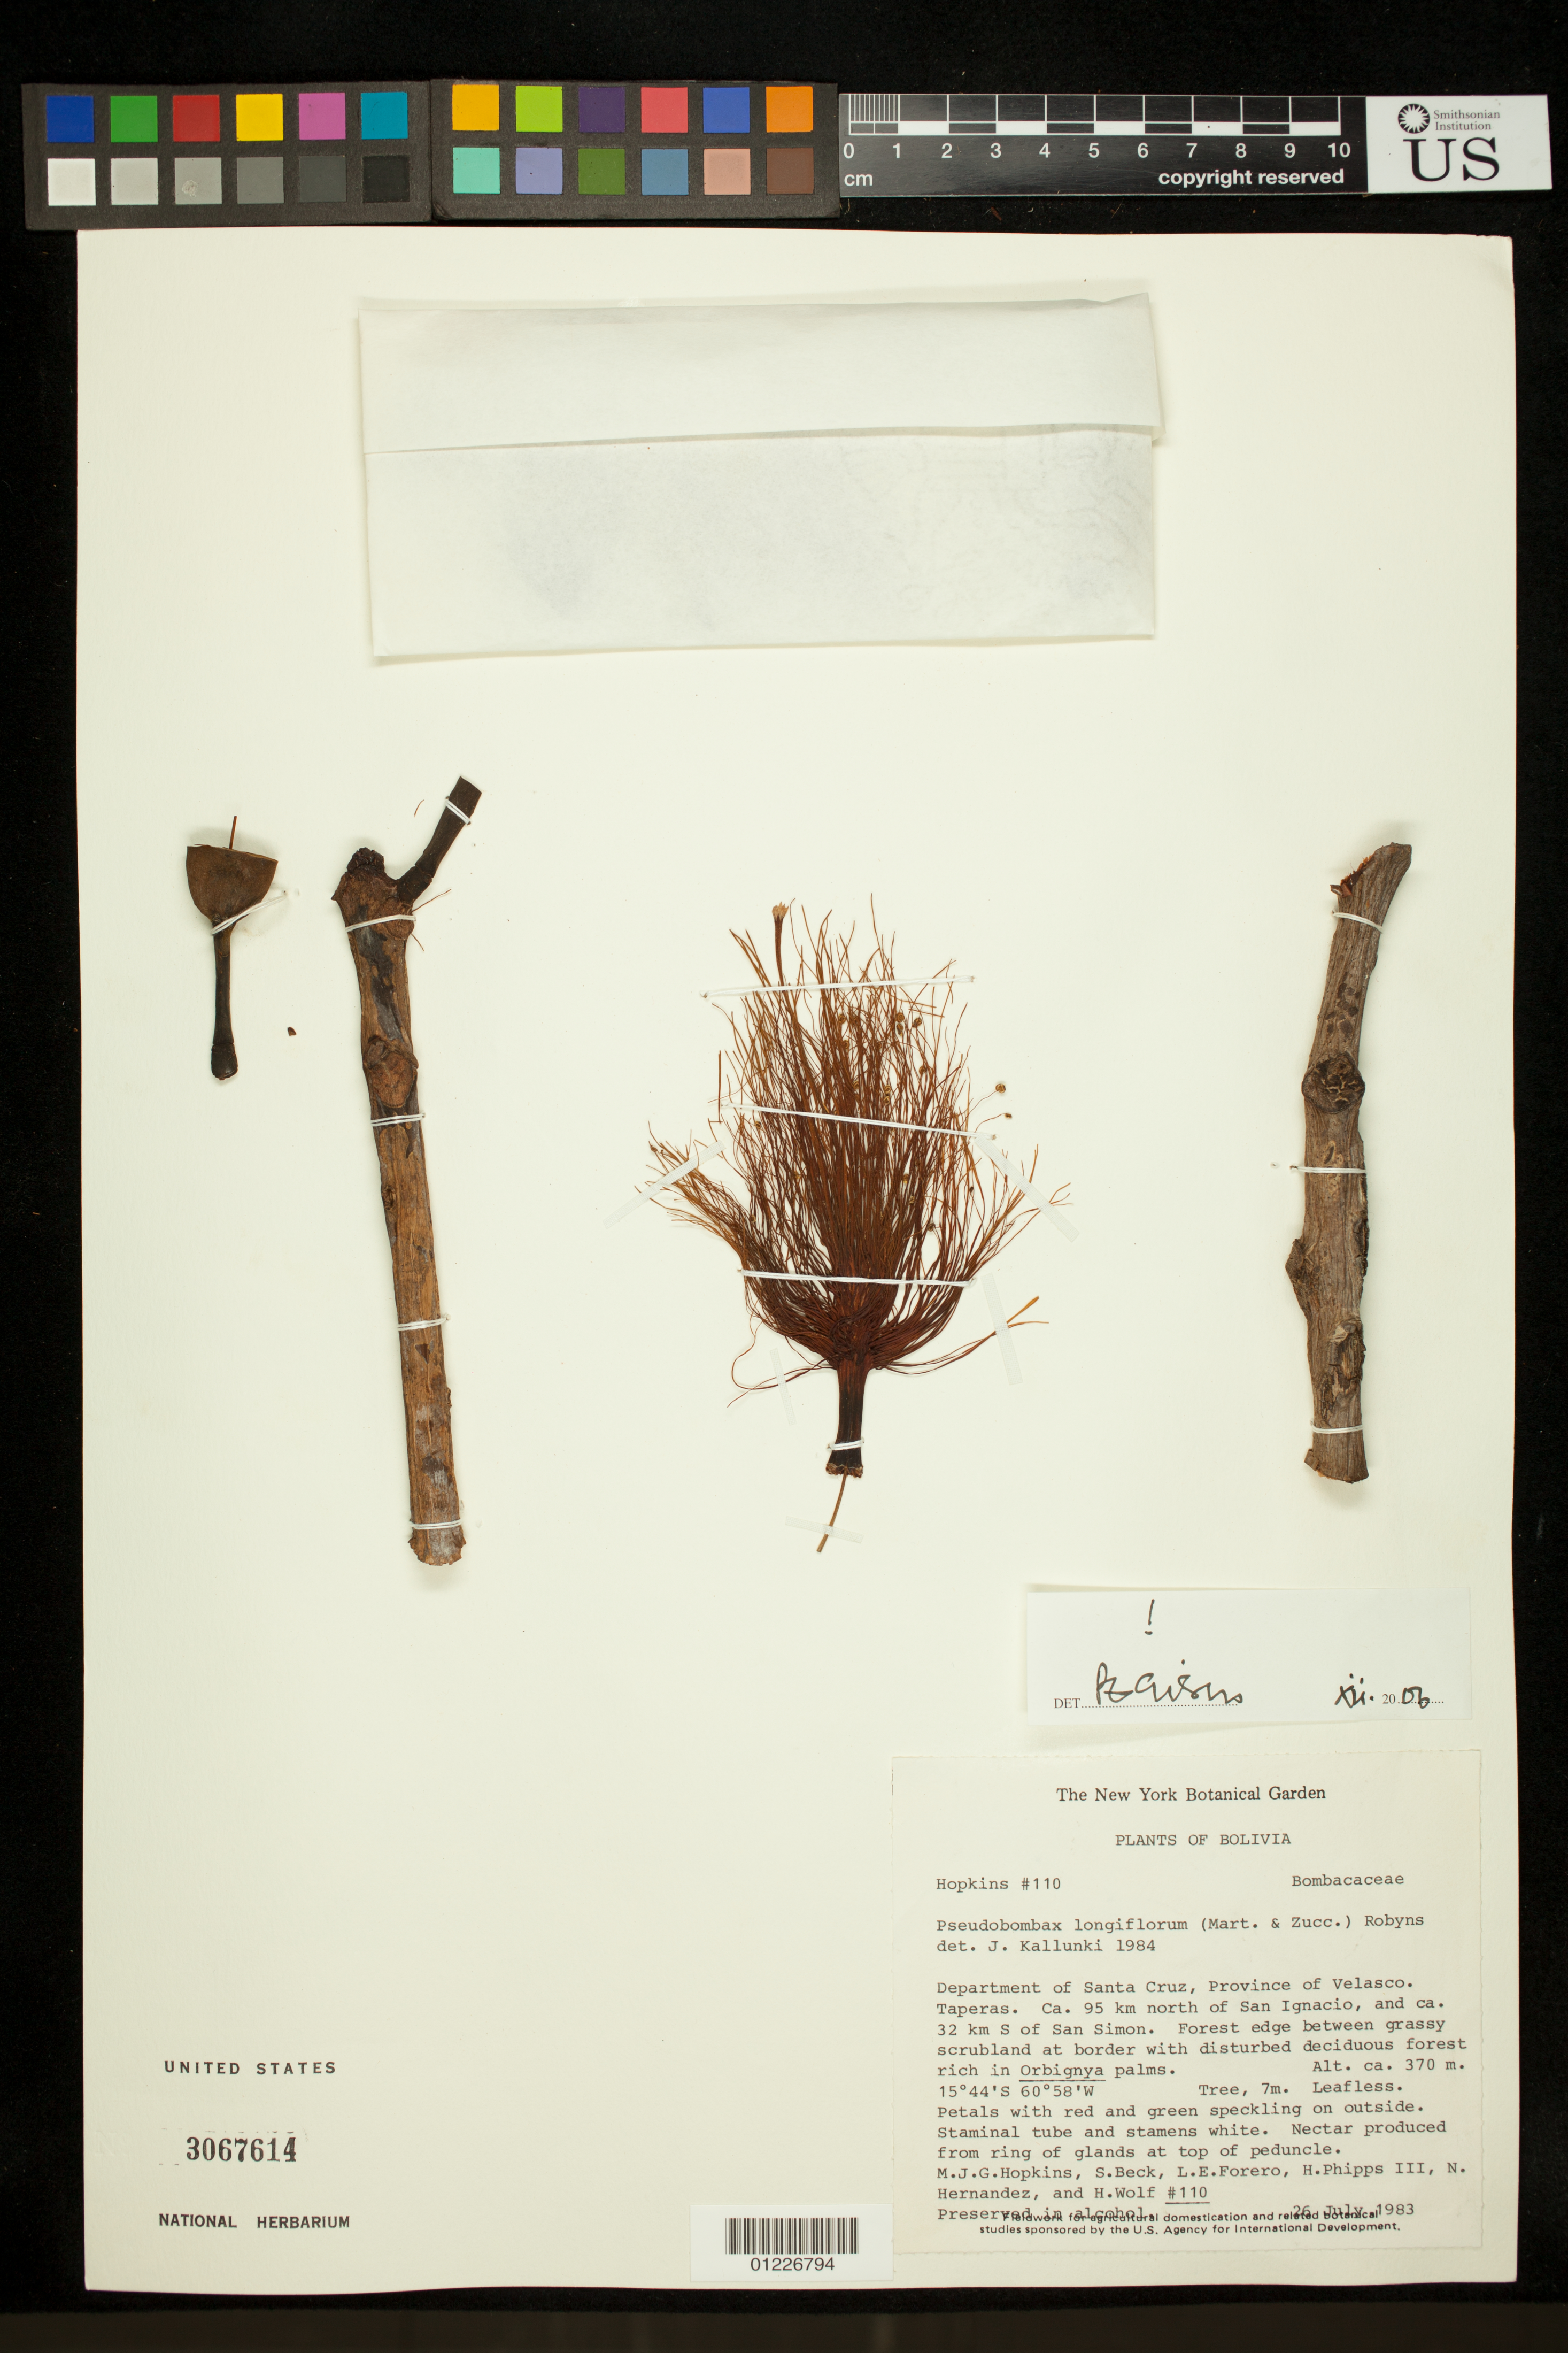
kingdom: Plantae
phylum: Tracheophyta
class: Magnoliopsida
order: Malvales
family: Malvaceae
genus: Pseudobombax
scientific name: Pseudobombax longiflorum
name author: (Mart. & Zucc.) A. Robyns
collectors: M. J. G. Hopkins, S. G. Beck, L. E. Forero, H. Phipps, N. Hernandez & H. Wolf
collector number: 110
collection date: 1983-07-26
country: Bolivia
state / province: Santa Cruz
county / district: Velasco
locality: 95 km N of San Ignacio, and ca. 32 km S of San Simon. Forest edge between gray scrubland at border with disturbed deciduous forest rich in Orbignya palms.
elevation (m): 370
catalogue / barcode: US 3067614